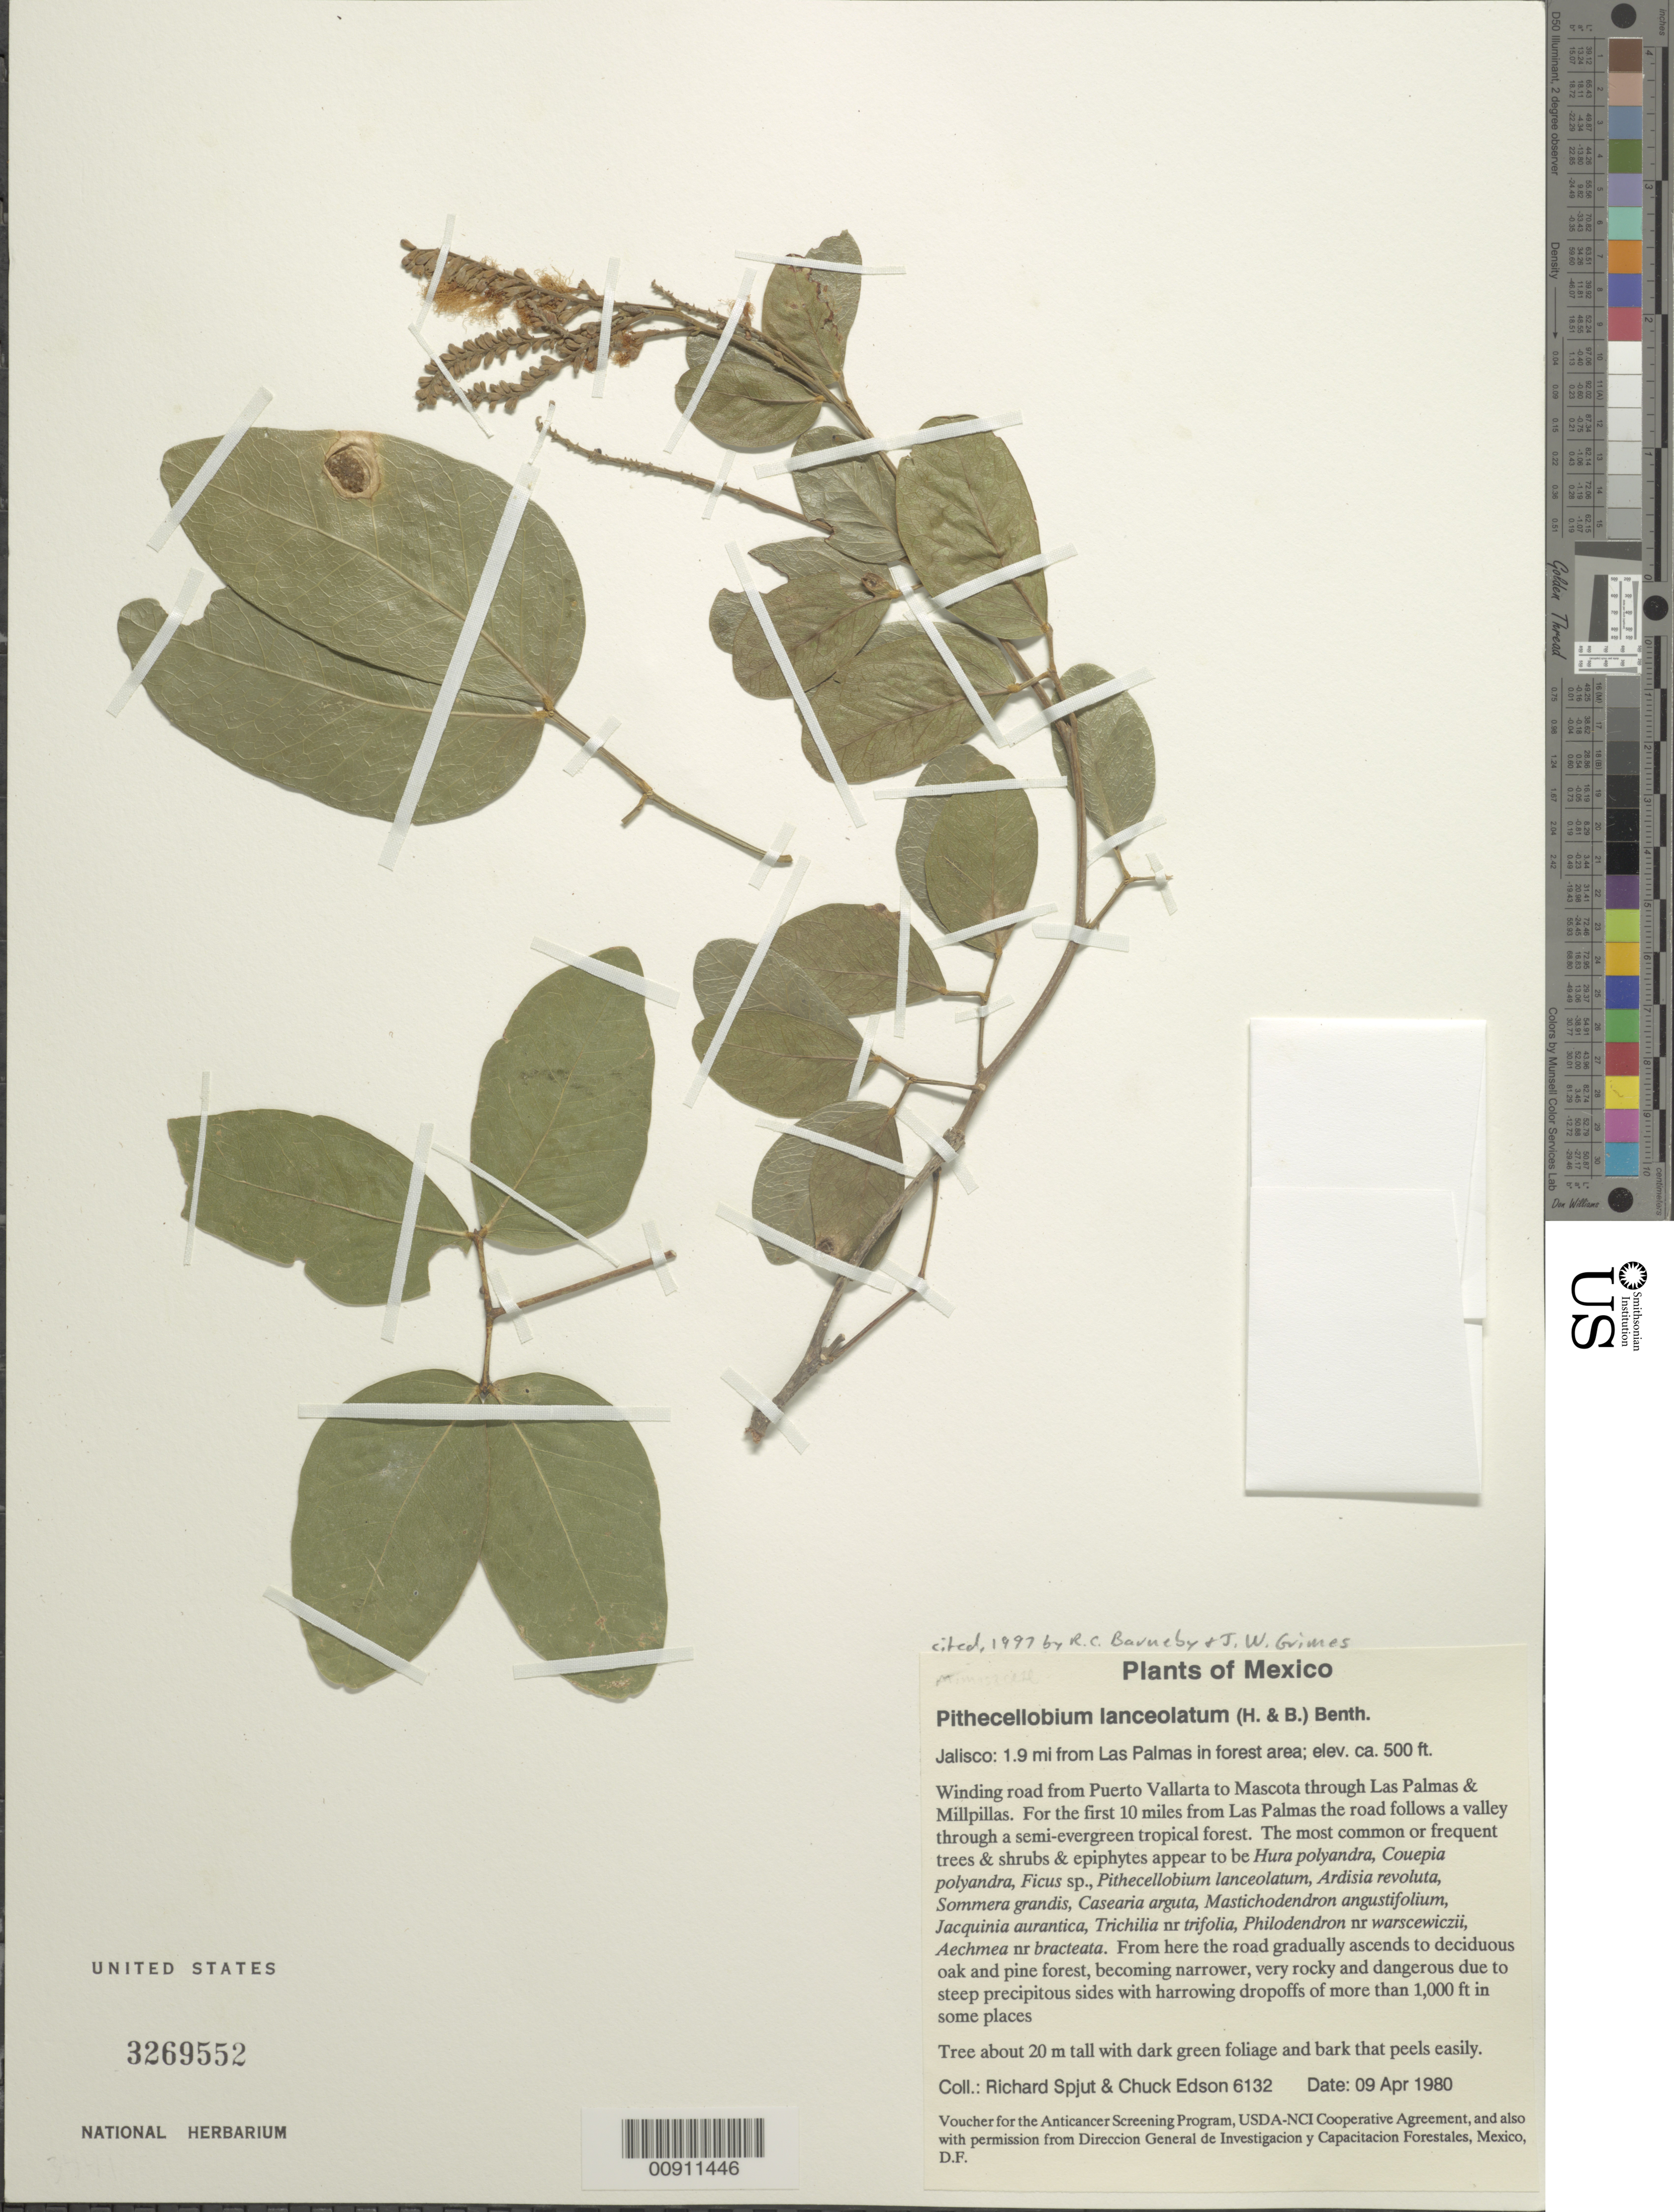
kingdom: Plantae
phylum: Tracheophyta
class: Magnoliopsida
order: Fabales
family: Fabaceae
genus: Pithecellobium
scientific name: Pithecellobium lanceolatum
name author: (Humb. & Bonpl. ex Willd.) Benth.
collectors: R. Spjut & C. Edson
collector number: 6132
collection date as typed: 09 Apr 1980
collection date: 1980-04-09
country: Mexico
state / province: Jalisco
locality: Jalisco: 1.9 mi. from Las Palmas.Winding road from Puerto Vallarta to Mascota through Las Palmas & Millpillas. For the first 10 miles from Las Palmas the road follows a valley through a semi-evergreen tropical forest. From here the road gradually &c.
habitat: In forest area.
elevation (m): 152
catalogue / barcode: US 3269552